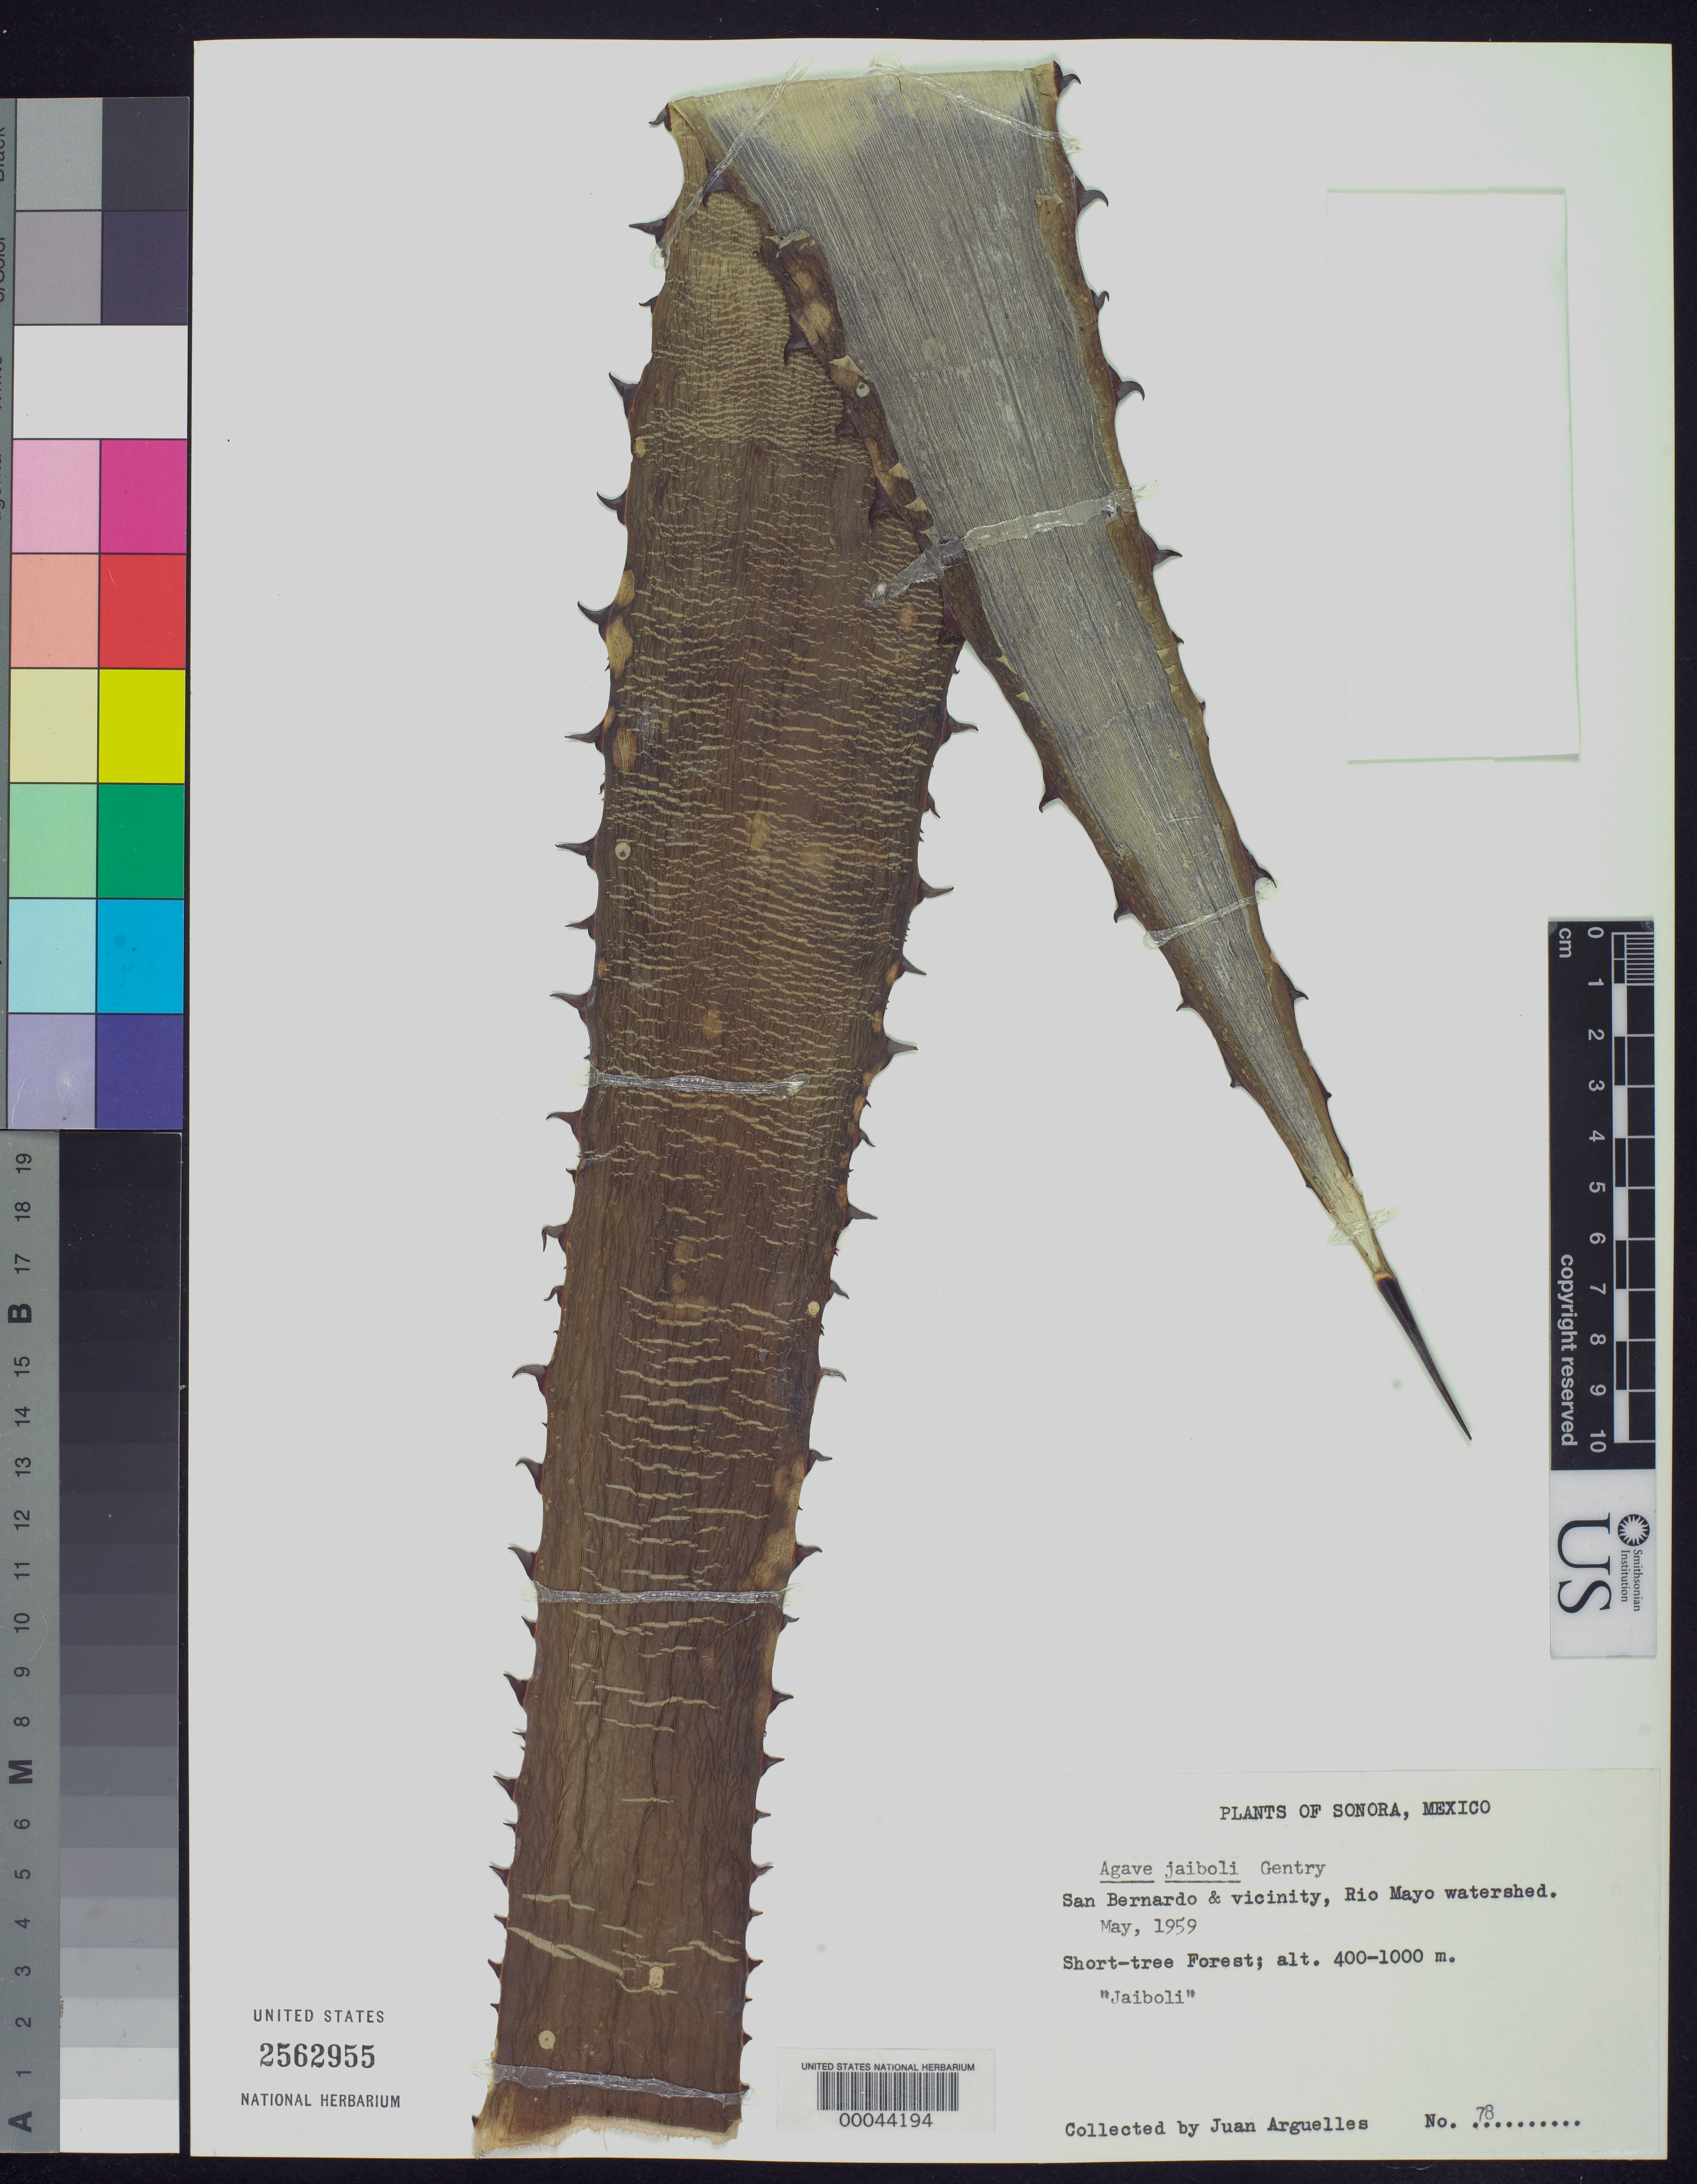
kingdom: Plantae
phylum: Tracheophyta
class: Liliopsida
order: Asparagales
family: Asparagaceae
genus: Agave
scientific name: Agave jaiboli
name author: Gentry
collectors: J. Arguelles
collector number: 78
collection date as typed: May 1959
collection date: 1959-05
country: Mexico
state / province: Sonora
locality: San bernardo & vicinity, Rio Mayo watershed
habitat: Short-tree forest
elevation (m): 400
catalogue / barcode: US 2562955